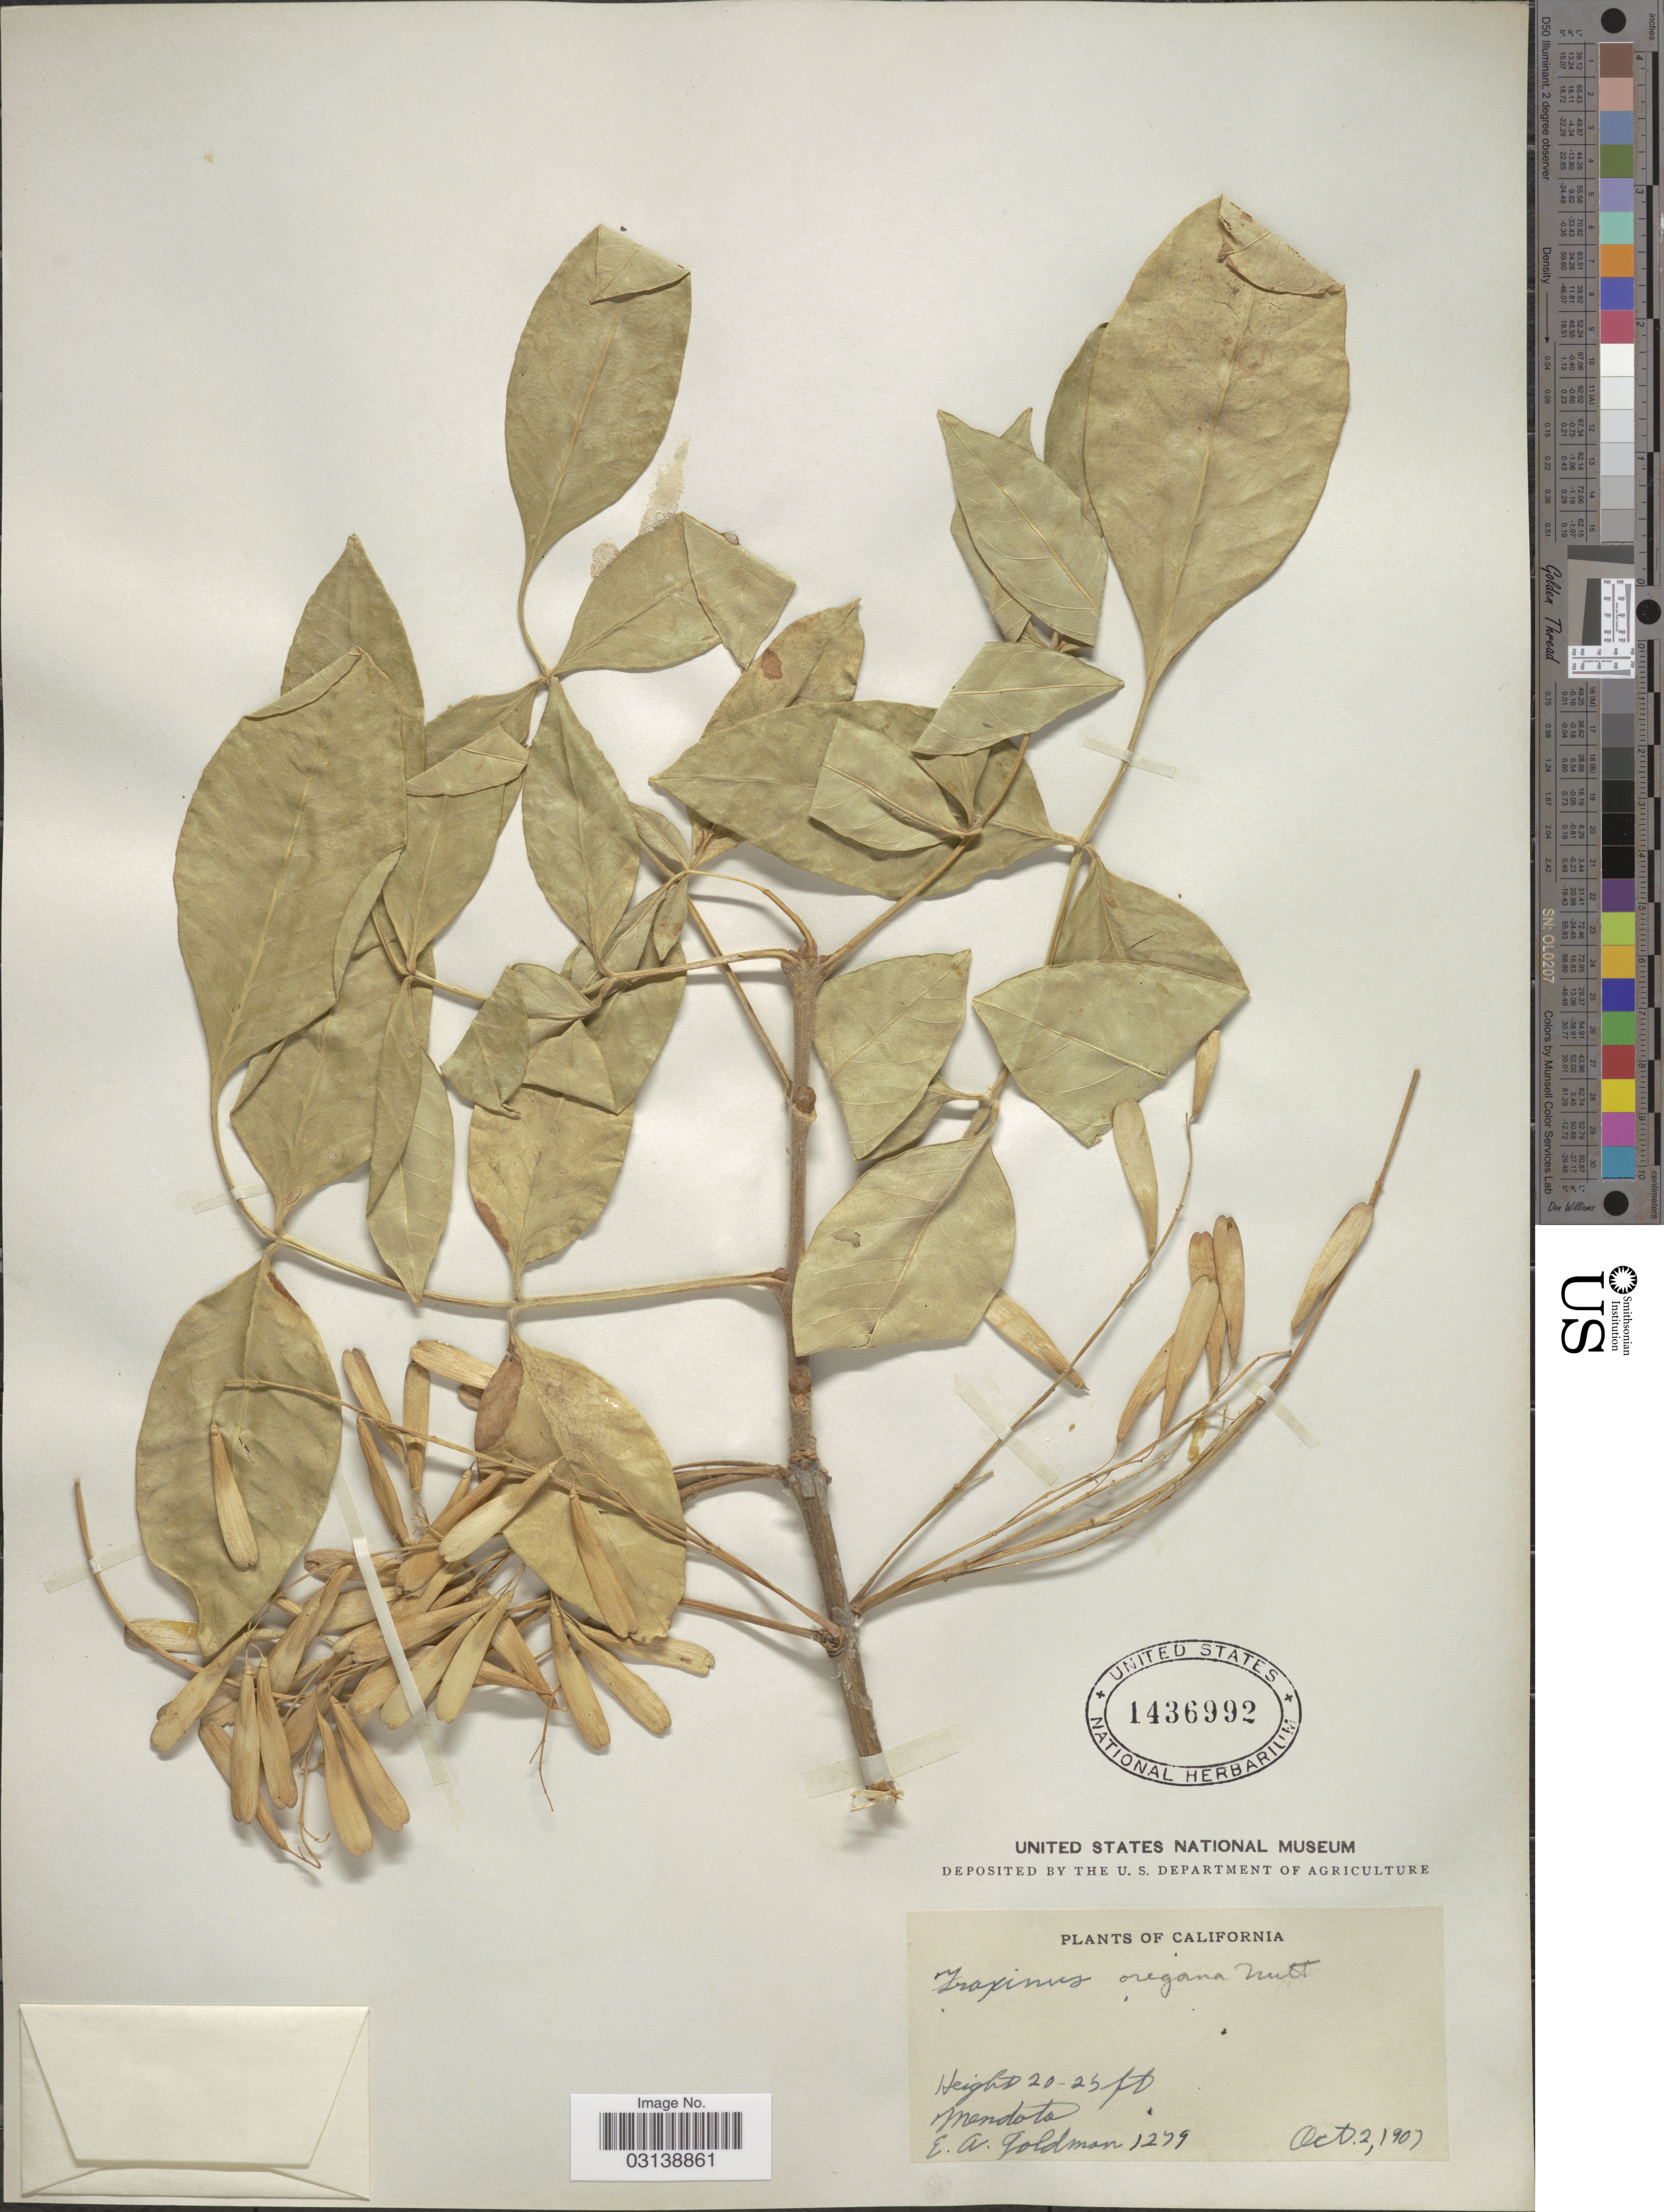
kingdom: Plantae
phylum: Tracheophyta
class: Magnoliopsida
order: Lamiales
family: Oleaceae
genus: Fraxinus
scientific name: Fraxinus latifolia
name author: Benth.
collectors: E. A. Goldman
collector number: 1279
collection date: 1907-10-02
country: United States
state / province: California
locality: Mendota.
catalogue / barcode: US 1436992